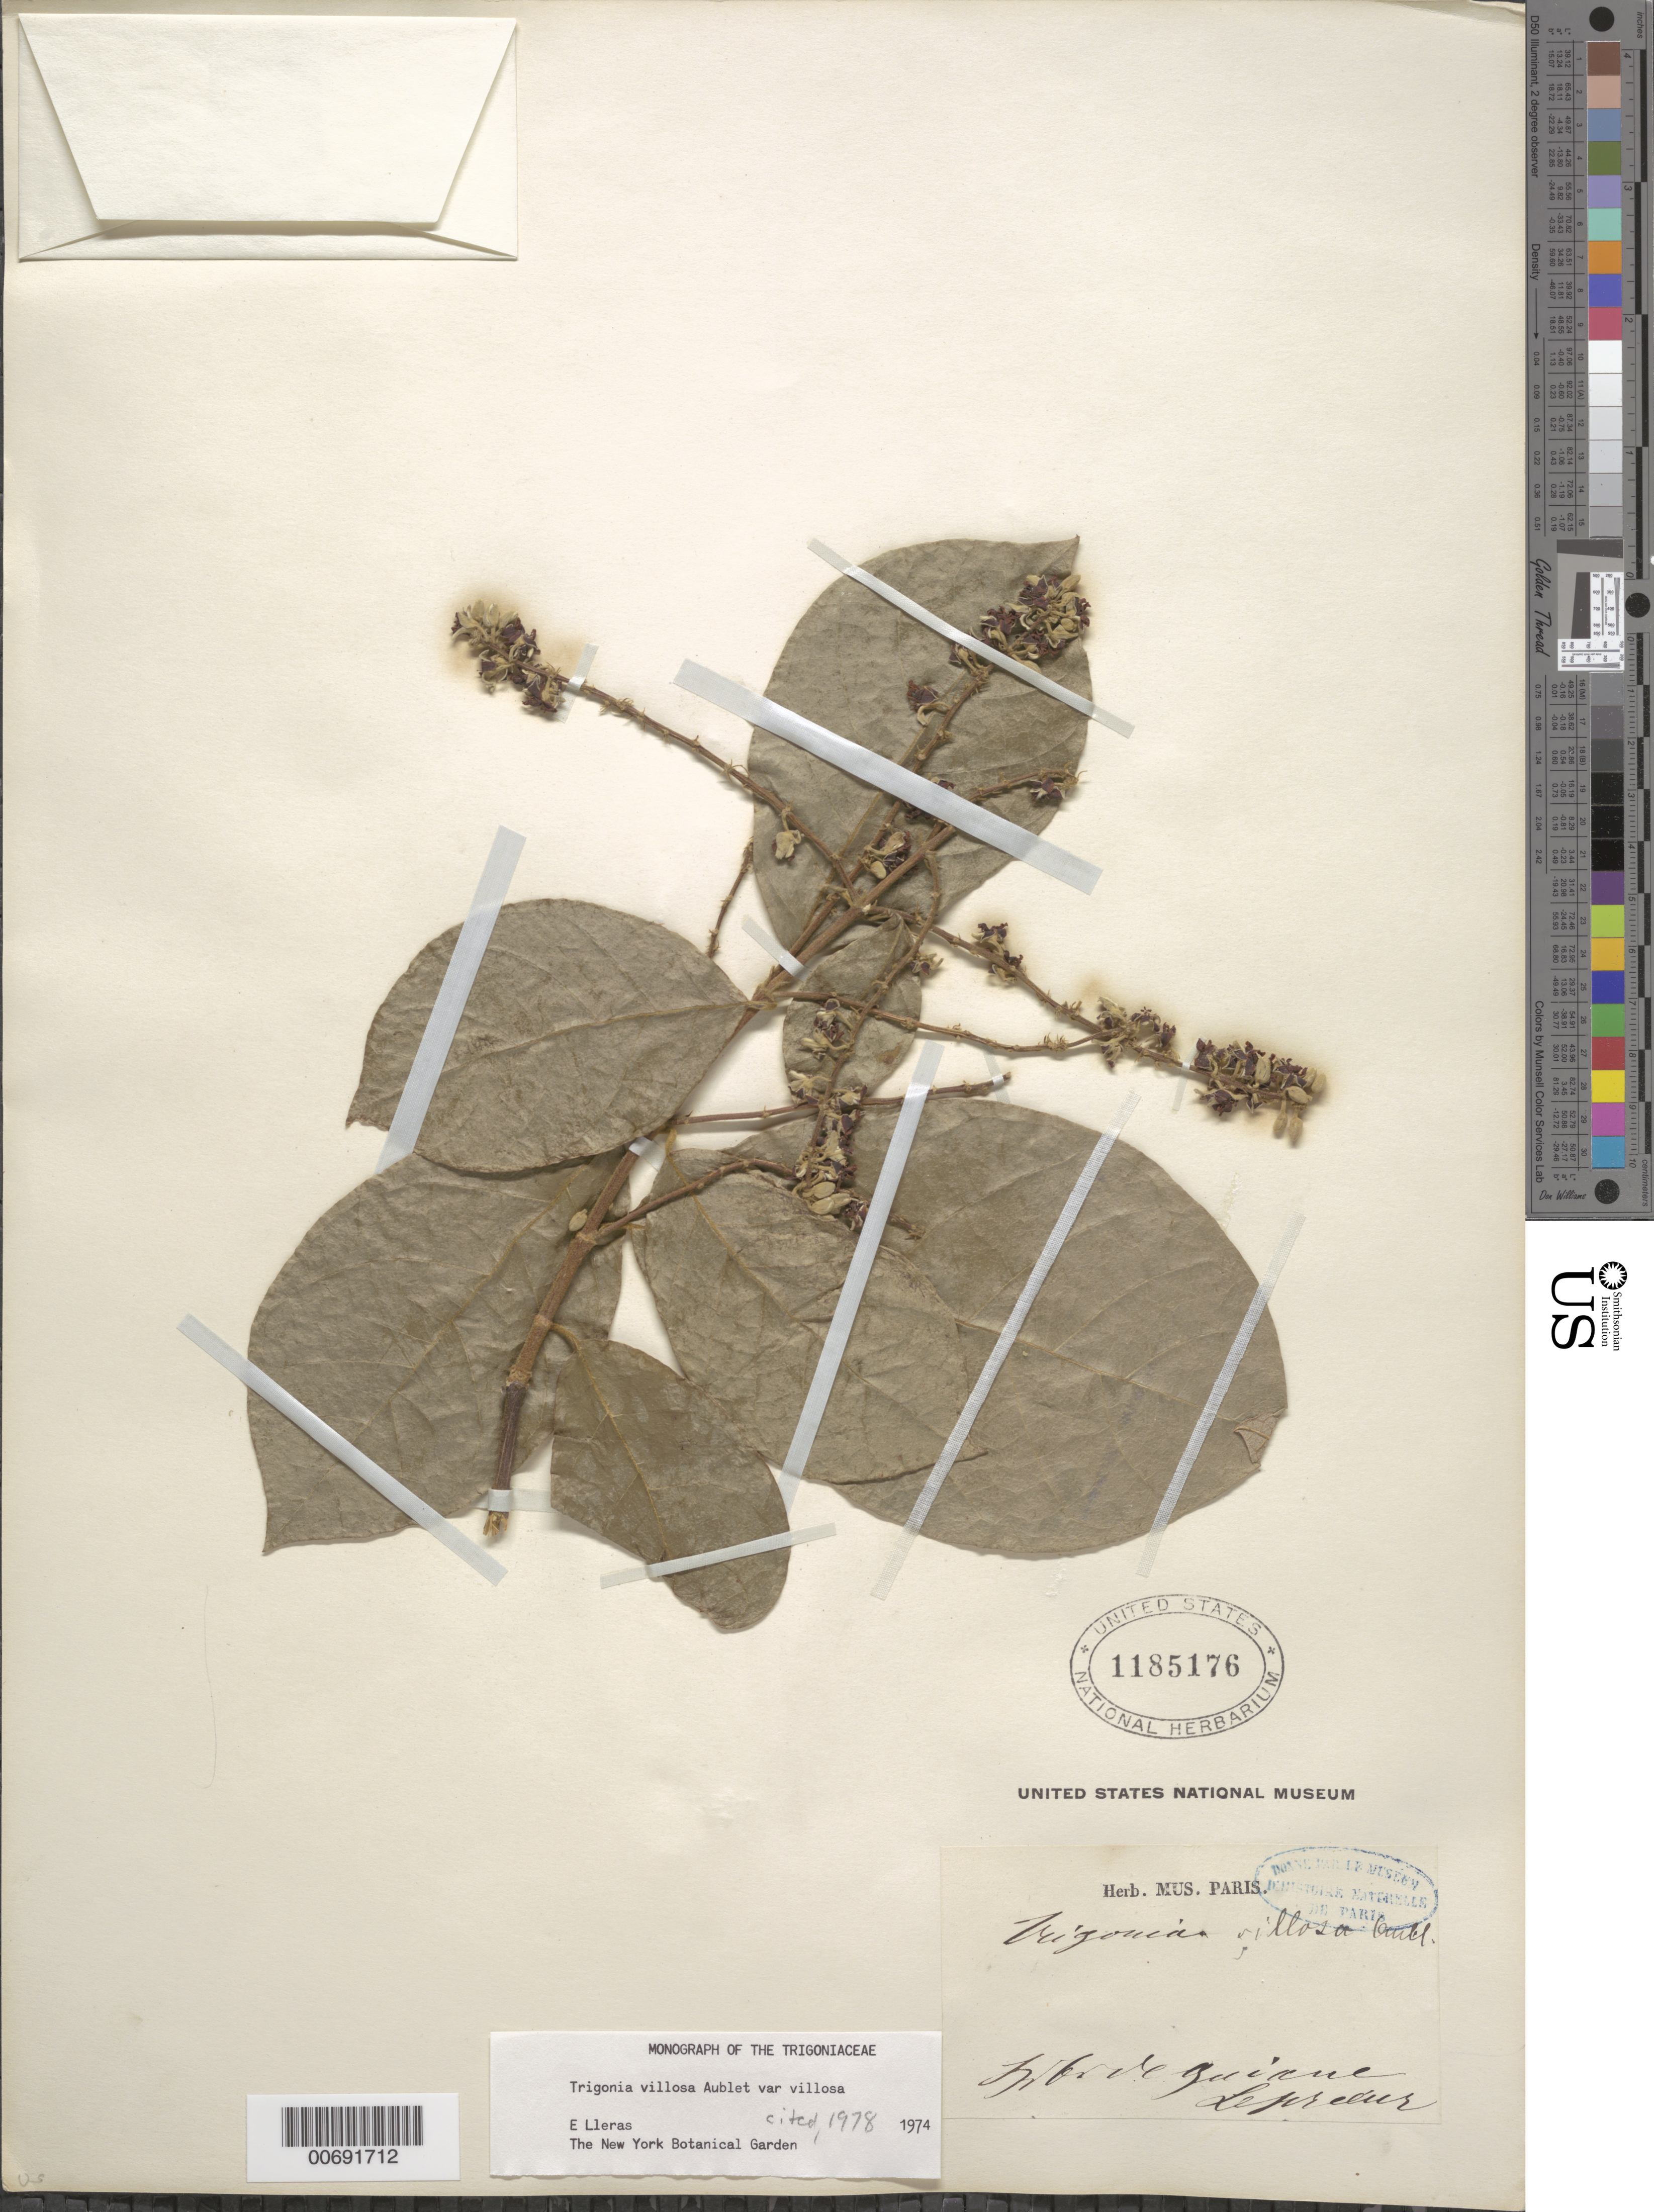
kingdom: Plantae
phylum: Tracheophyta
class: Magnoliopsida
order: Malpighiales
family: Trigoniaceae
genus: Trigonia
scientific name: Trigonia villosa var. villosa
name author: Aubl.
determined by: Lleras, E.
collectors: F. M. R. Leprieur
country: French Guiana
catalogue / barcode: US 1185176